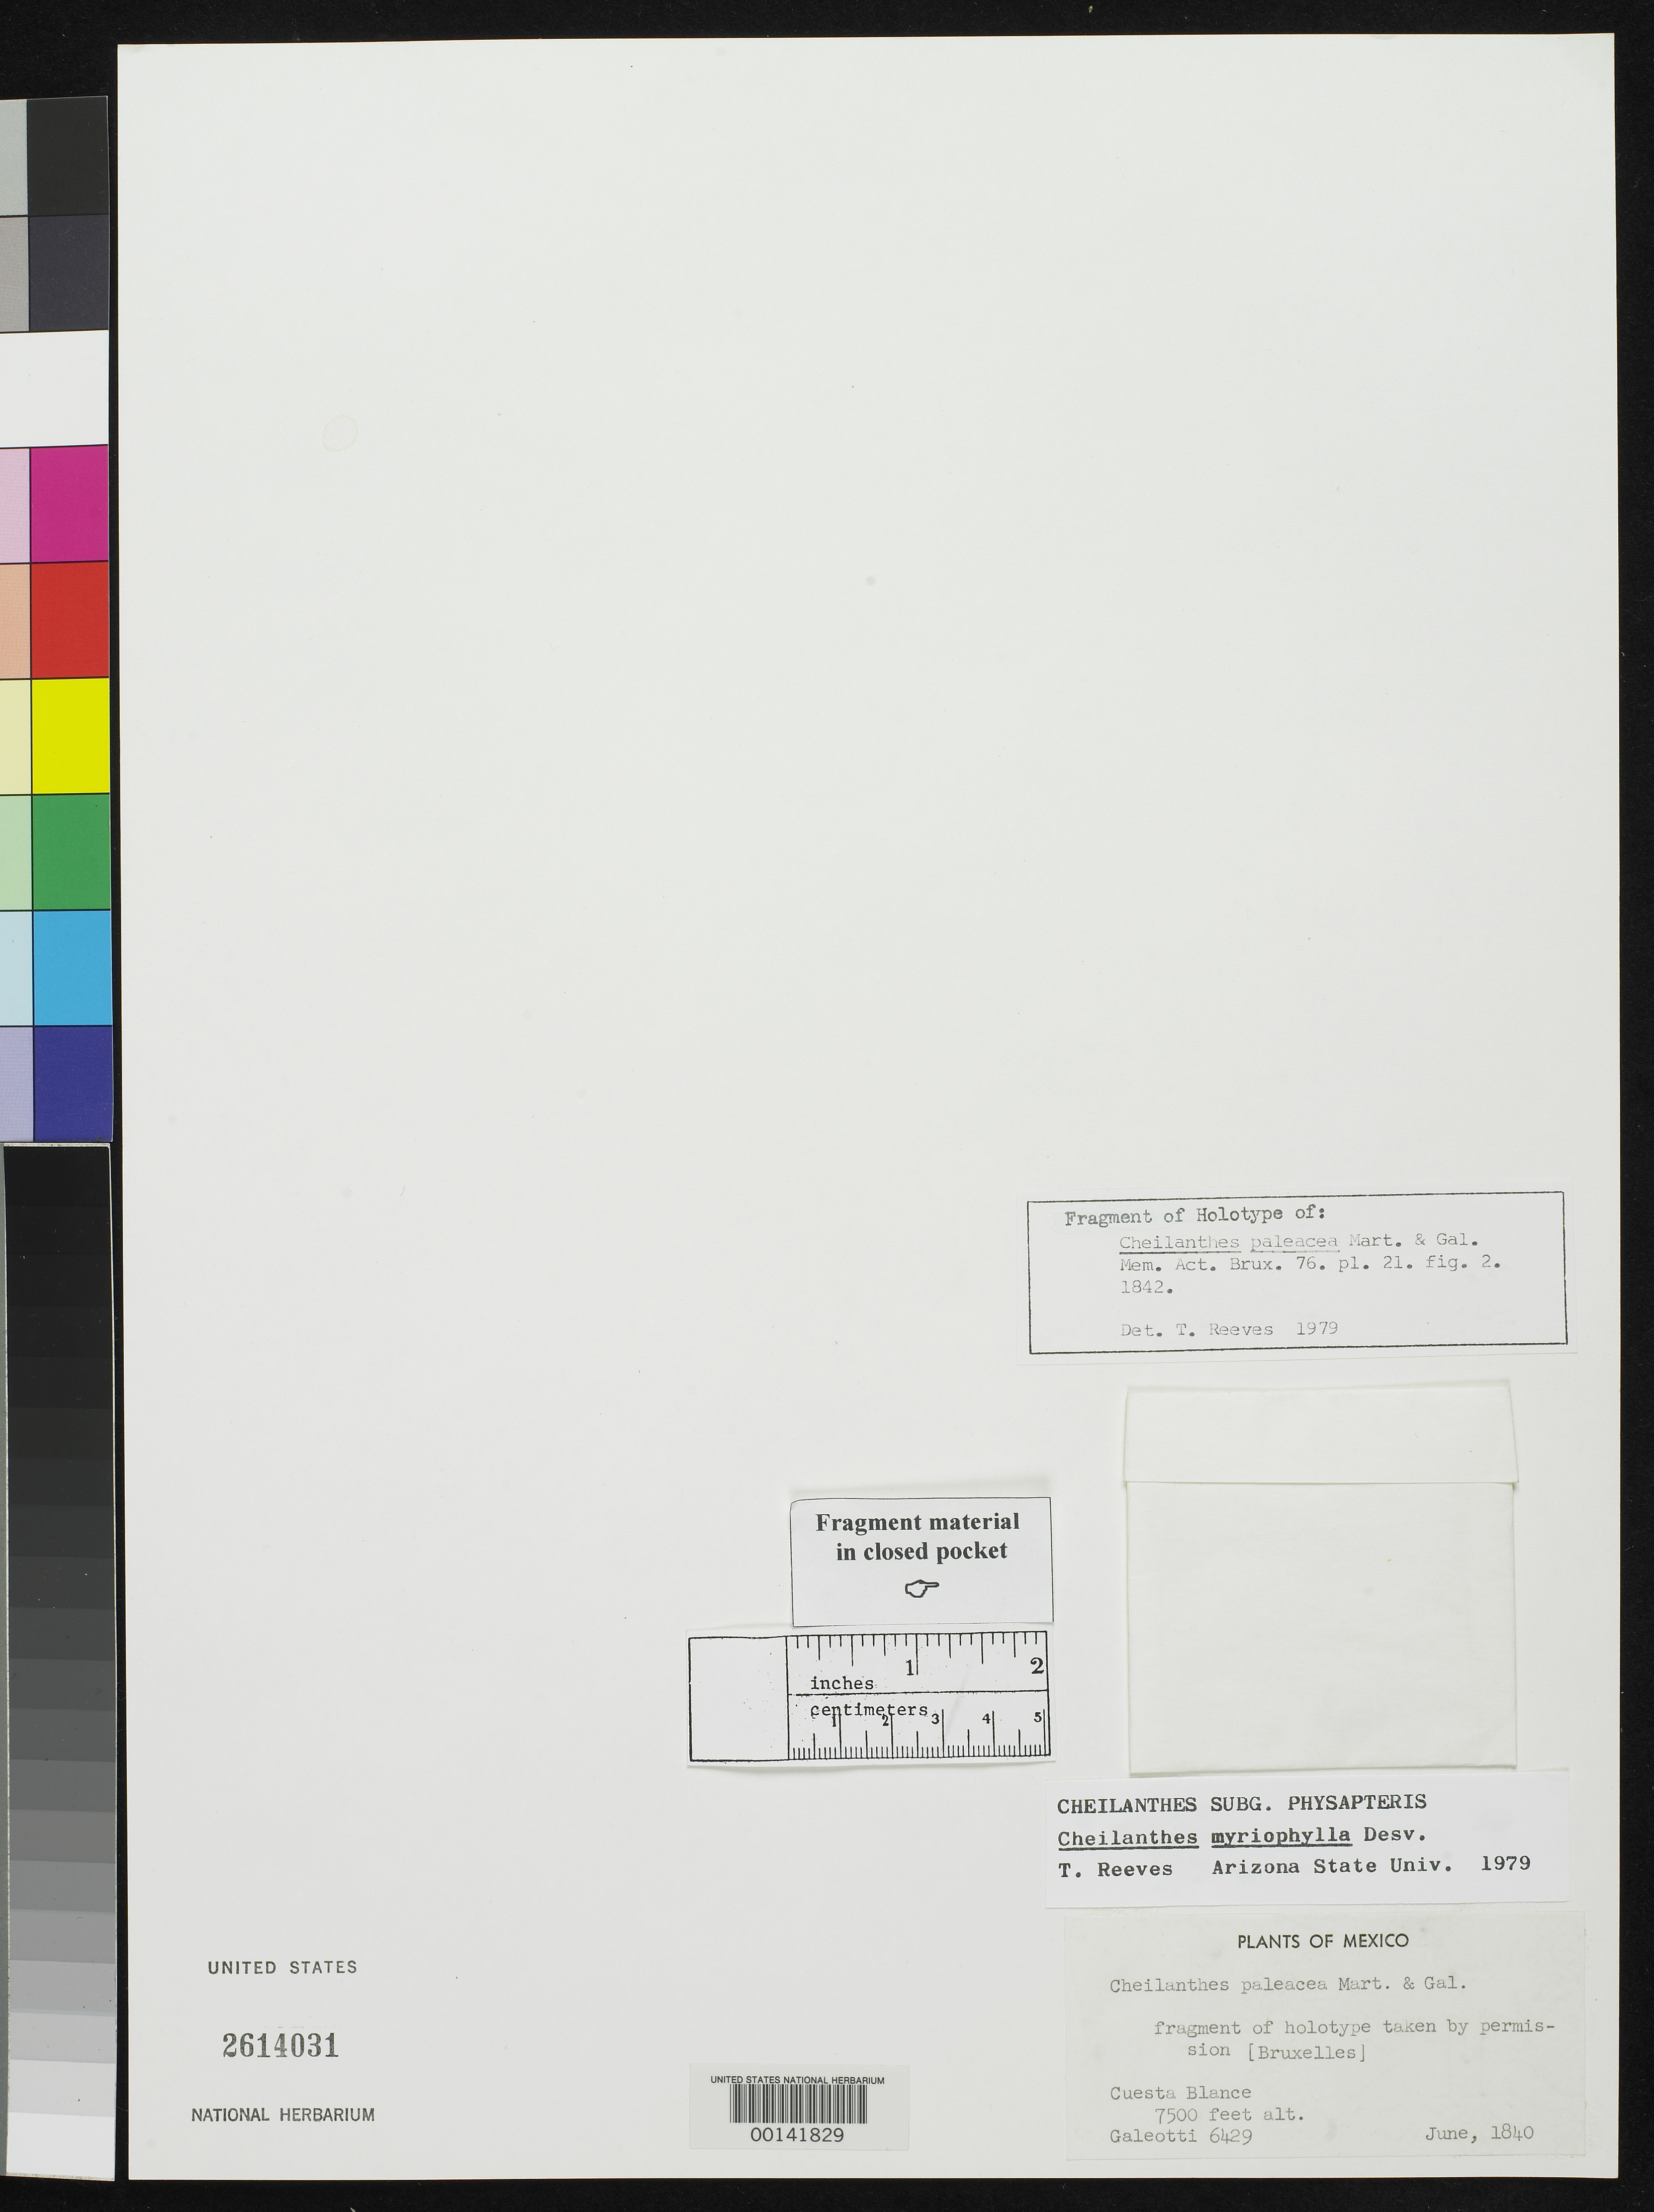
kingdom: Plantae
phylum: Tracheophyta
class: Polypodiopsida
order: Polypodiales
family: Pteridaceae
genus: Cheilanthes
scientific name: Cheilanthes paleacea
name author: M. Martens & Galeotti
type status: Holotype Fragment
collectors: H. G. Galeotti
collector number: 6429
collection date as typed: Jun 1840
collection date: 1840-06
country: Mexico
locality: Cuesta Blanca.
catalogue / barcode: US 2614031